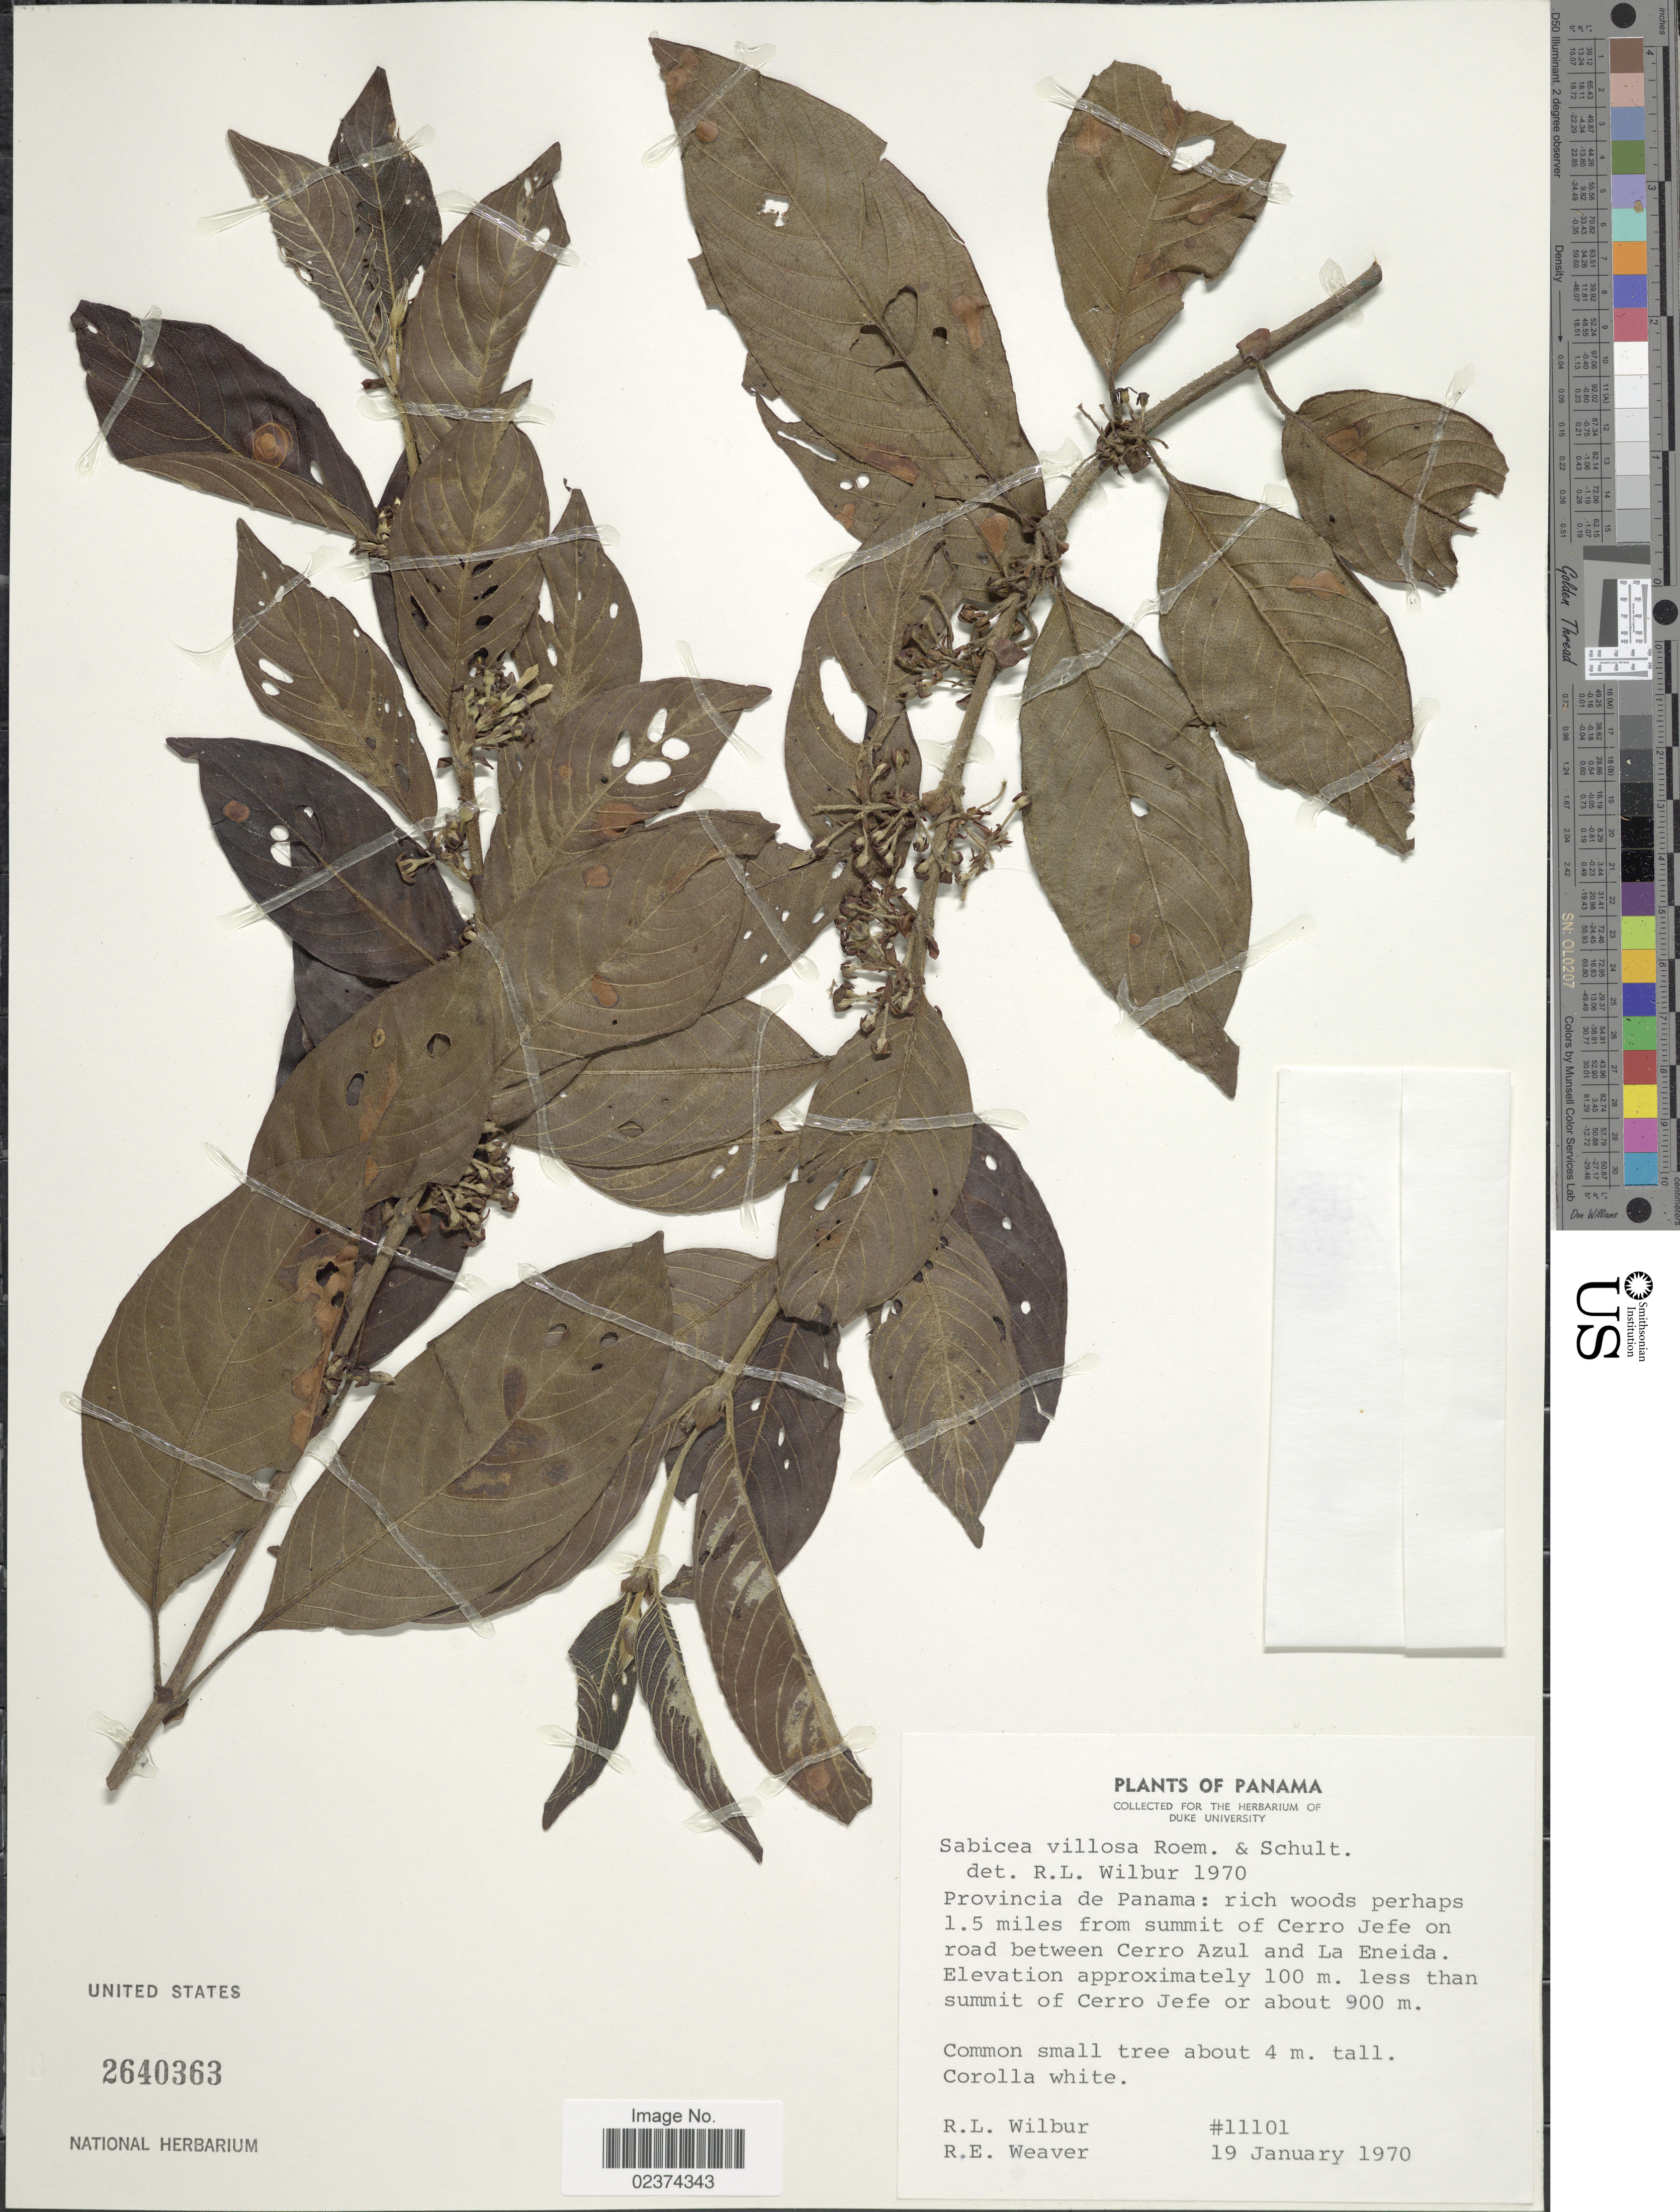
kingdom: Plantae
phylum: Tracheophyta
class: Magnoliopsida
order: Gentianales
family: Rubiaceae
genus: Sabicea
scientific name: Sabicea hirsuta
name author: Kunth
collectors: R. L. Wilbur & R. E. Weaver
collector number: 11101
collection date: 1970-01-19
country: Panama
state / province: Panamá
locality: Provincia de Panama: rich woods perhaps 1.5 miles from summit of Cerro Jefe on road between Cerro Azul and La Eneida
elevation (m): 100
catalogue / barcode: US 2640363